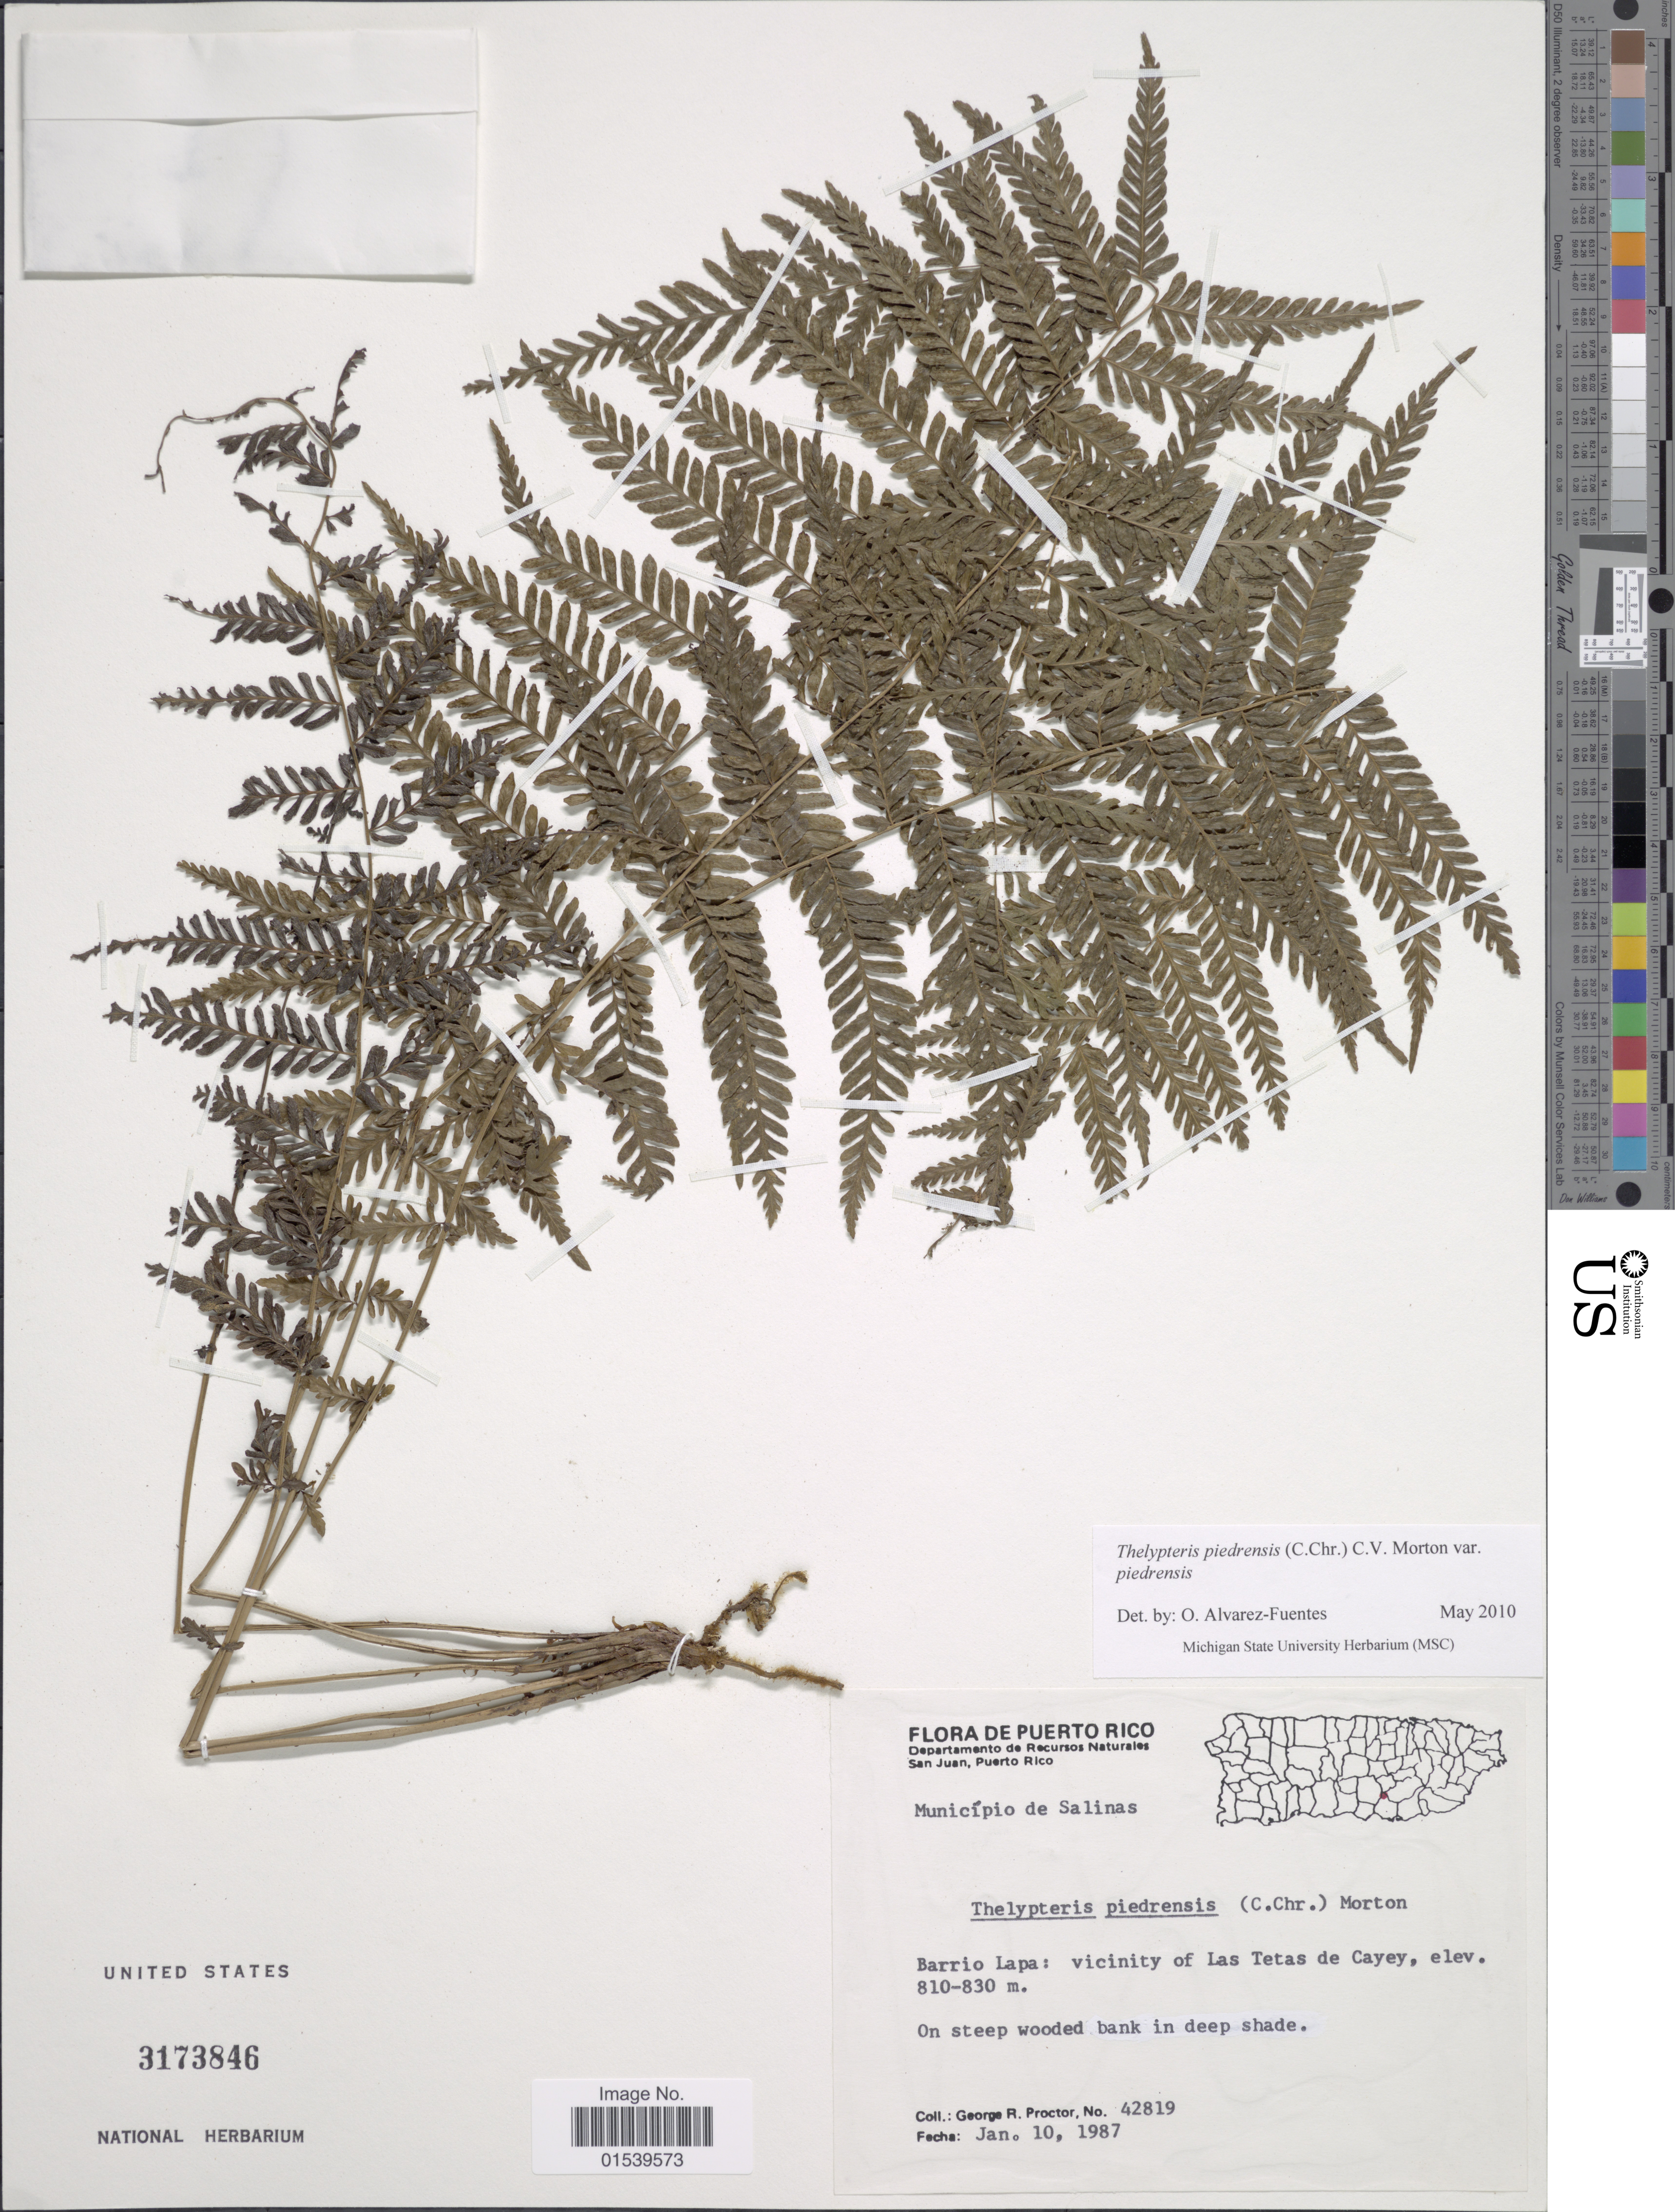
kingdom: Plantae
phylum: Tracheophyta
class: Polypodiopsida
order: Polypodiales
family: Thelypteridaceae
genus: Amauropelta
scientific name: Amauropelta piedrensis (C. Chr.) comb. nov., ined 2015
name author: (C. Chr.)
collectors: G. R. Proctor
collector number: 42819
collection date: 1987-01-10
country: Puerto Rico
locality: Departamento de Recursos Naturales, San Juan, Municipio de Salinas, Barrio Lapa: vicinity of Las Tetas de Vayey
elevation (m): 810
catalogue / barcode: US 3173846